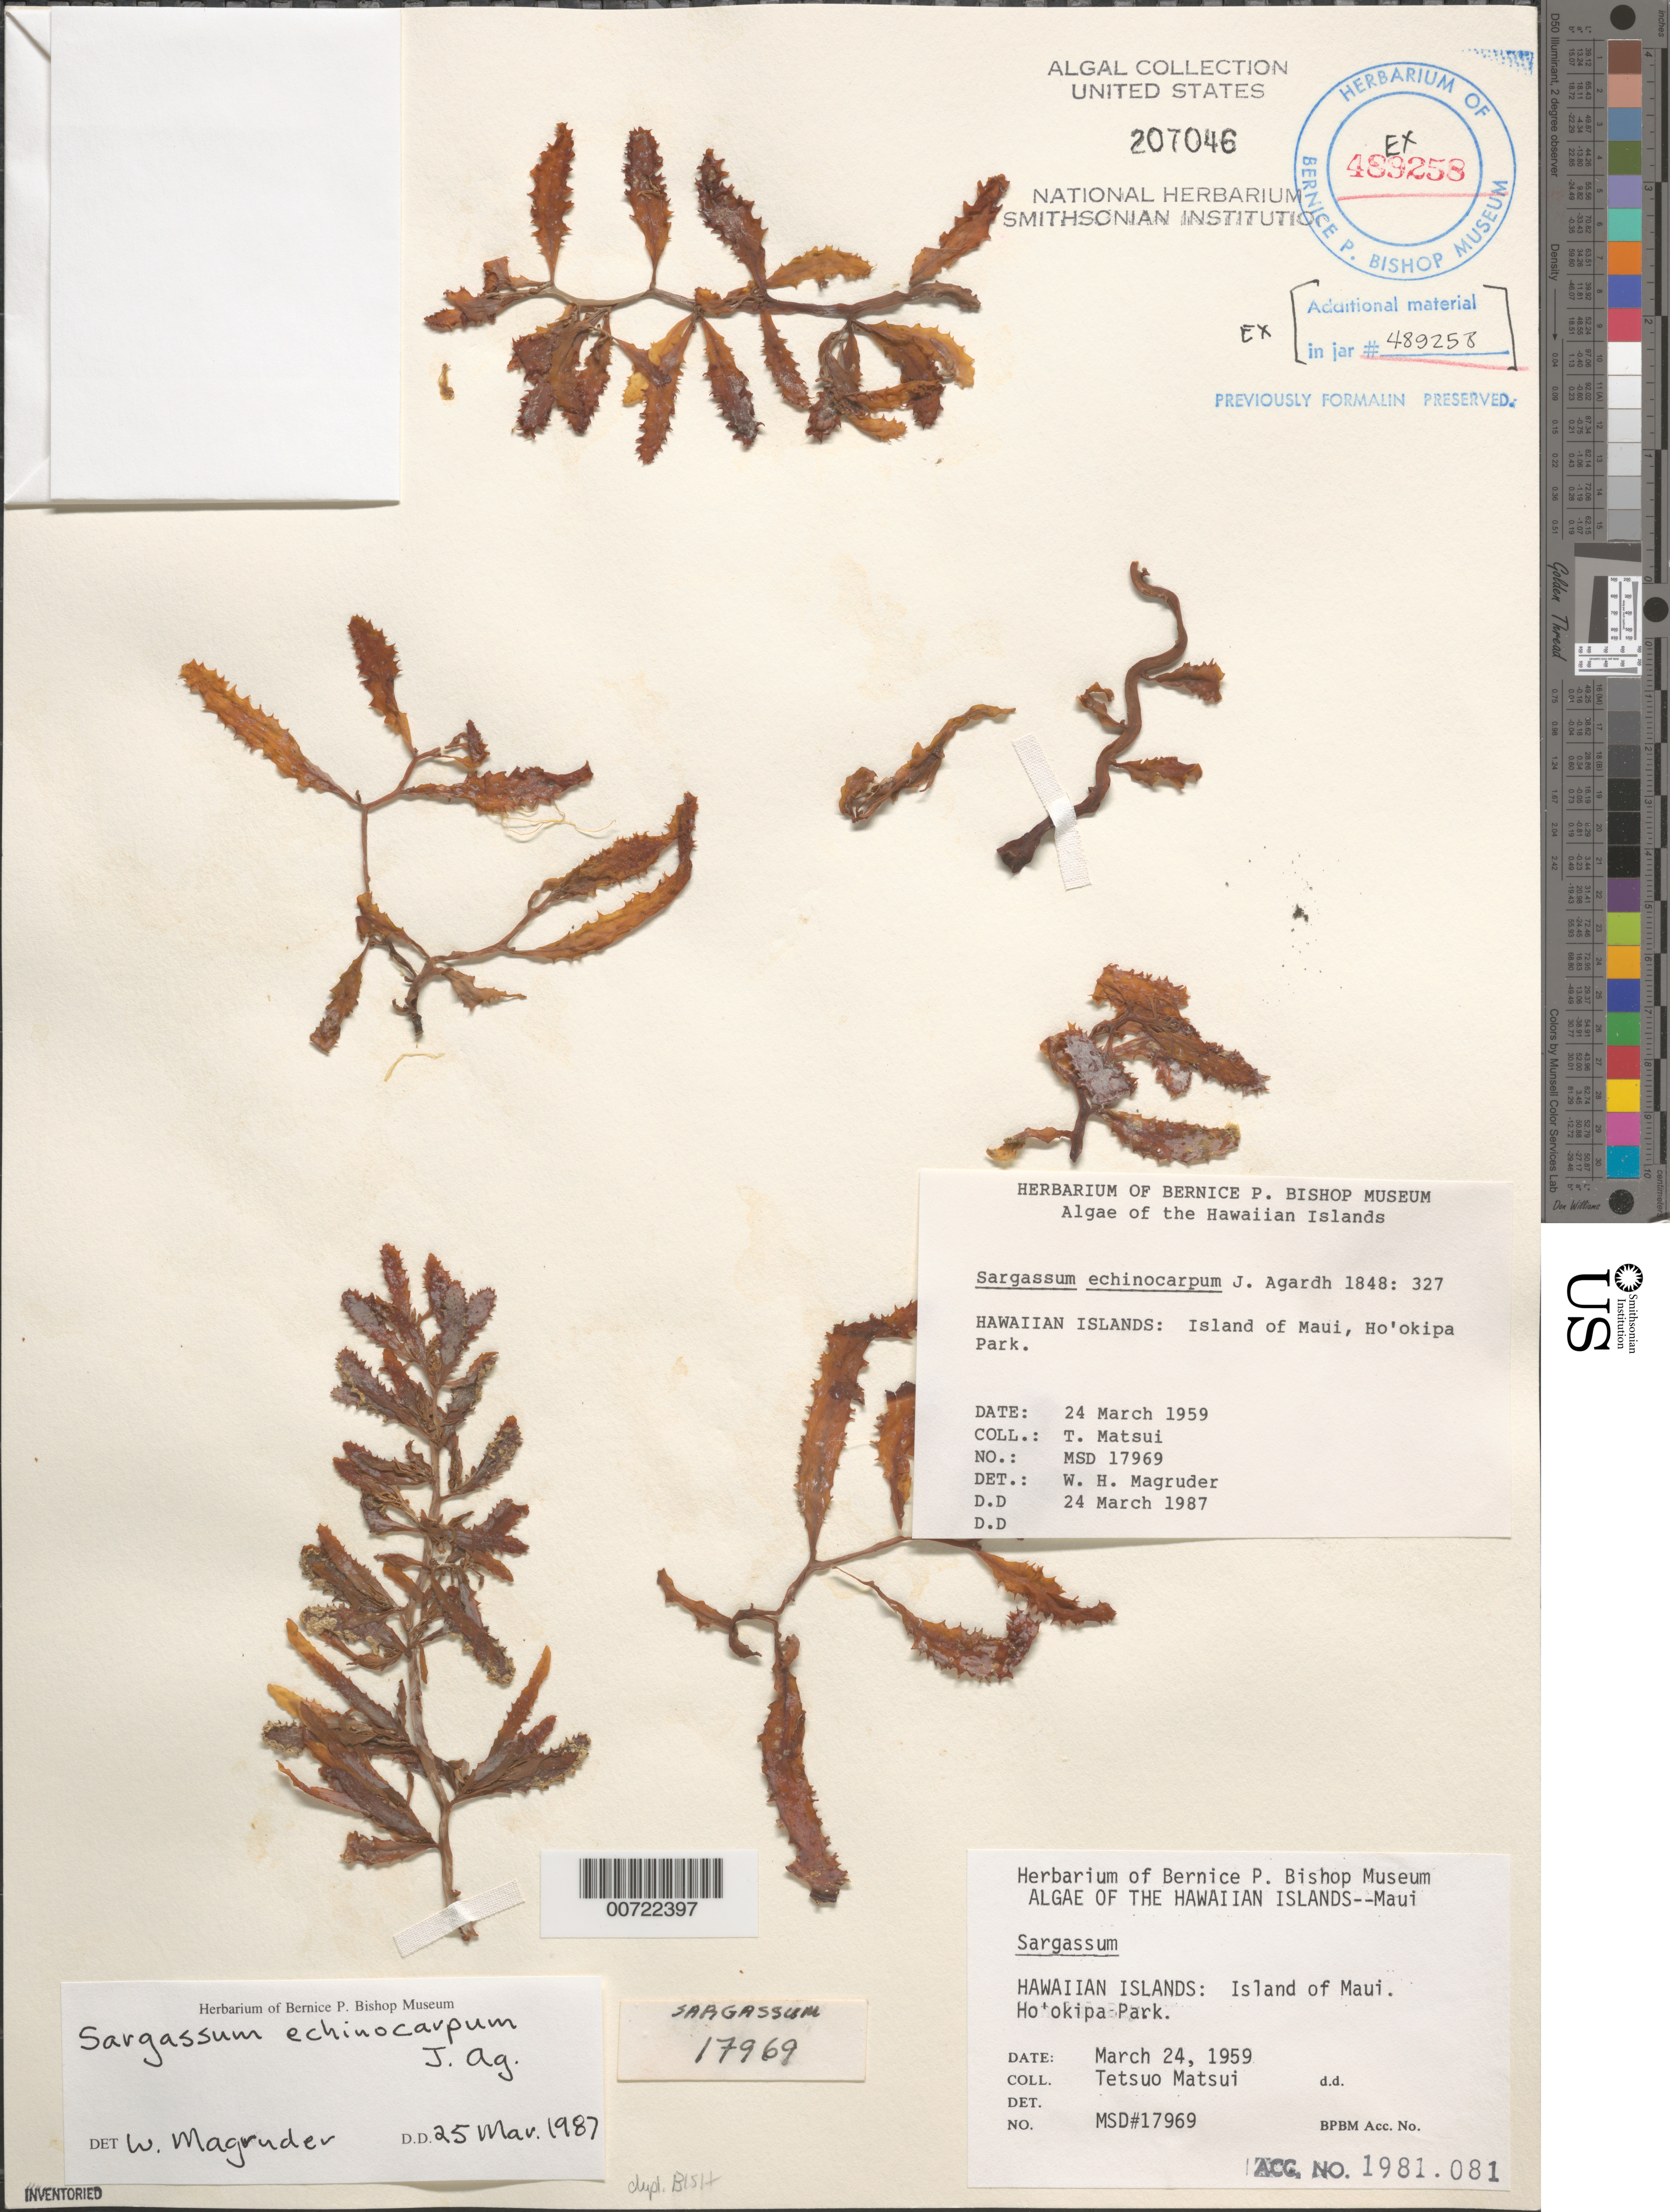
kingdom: Chromista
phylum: Ochrophyta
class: Phaeophyceae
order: Fucales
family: Sargassaceae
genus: Sargassum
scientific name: Sargassum aquifolium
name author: (Turner) C. Agardh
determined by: Algae name updating Project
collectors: T. Matsui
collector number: MSD 17969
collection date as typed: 24 Mar 1959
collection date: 1959-03-24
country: United States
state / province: Hawaii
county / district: Maui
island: Maui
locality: Ho'okipa Park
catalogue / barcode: US 207046